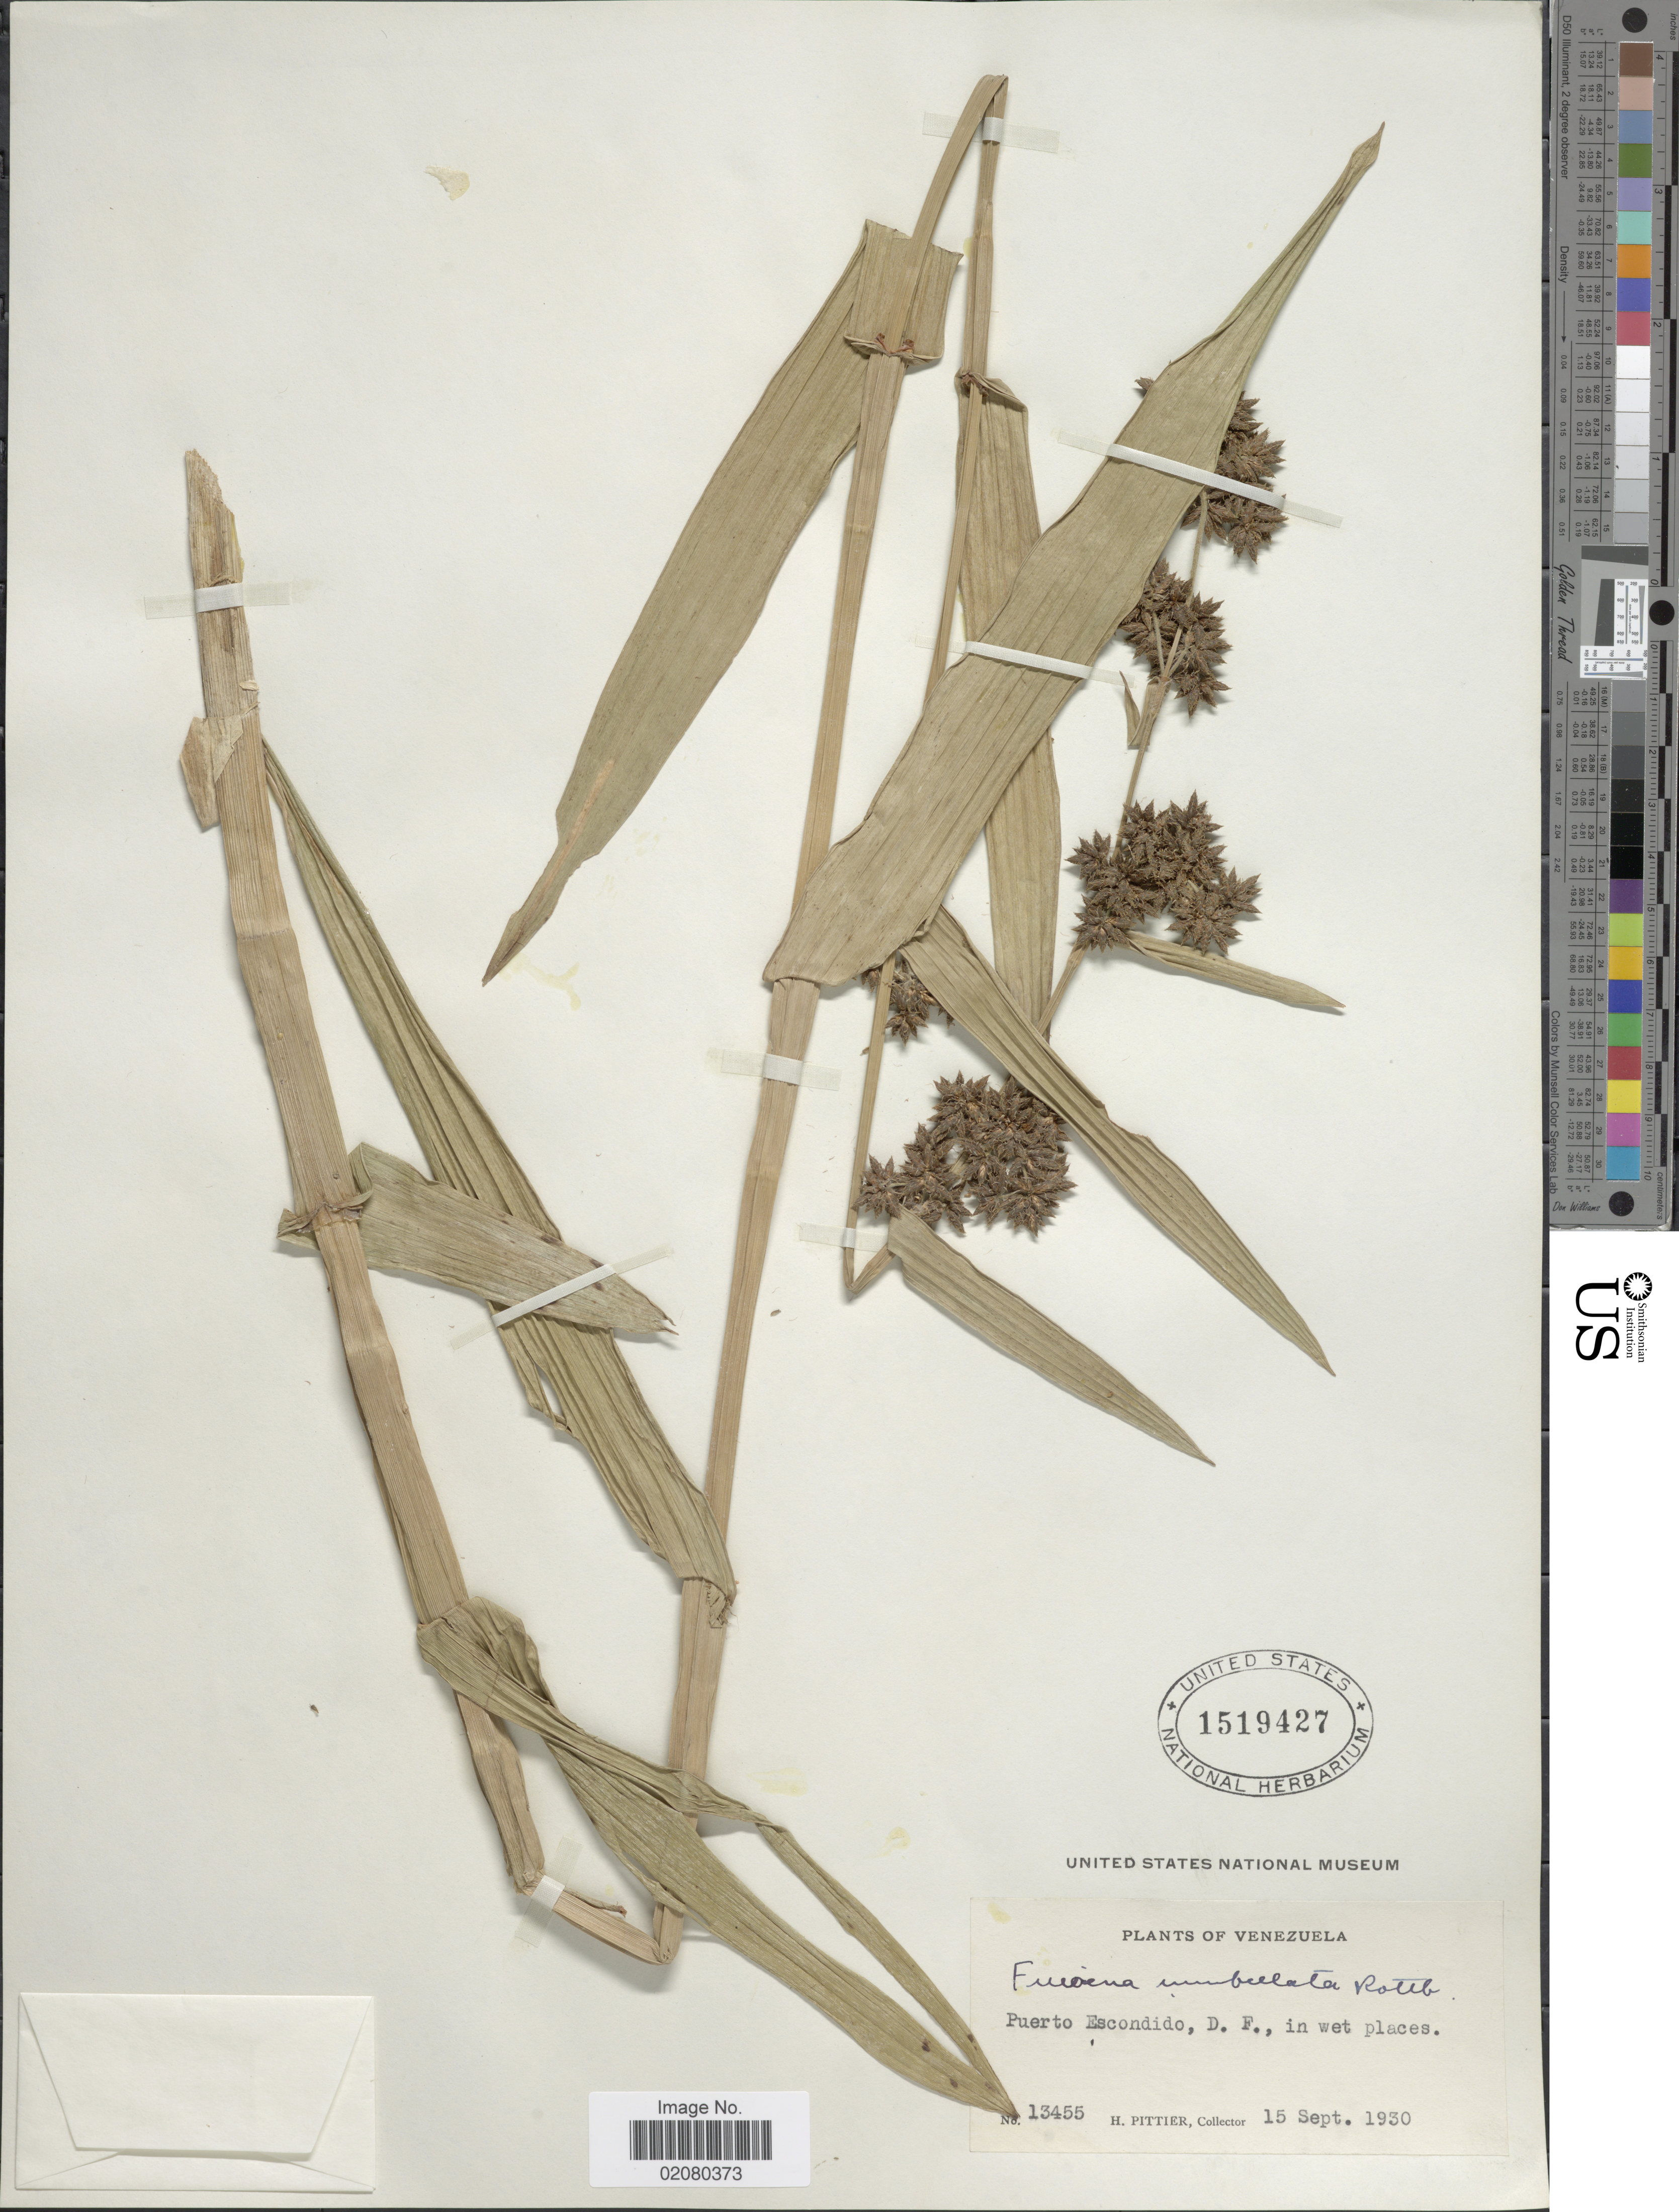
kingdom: Plantae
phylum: Tracheophyta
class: Liliopsida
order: Poales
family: Cyperaceae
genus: Fuirena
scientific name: Fuirena umbellata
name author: Rottb.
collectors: H. F. Pittier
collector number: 13455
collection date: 1930-09-15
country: Venezuela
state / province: Distrito Federal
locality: Puerto Escondido, D.F.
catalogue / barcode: US 1519427